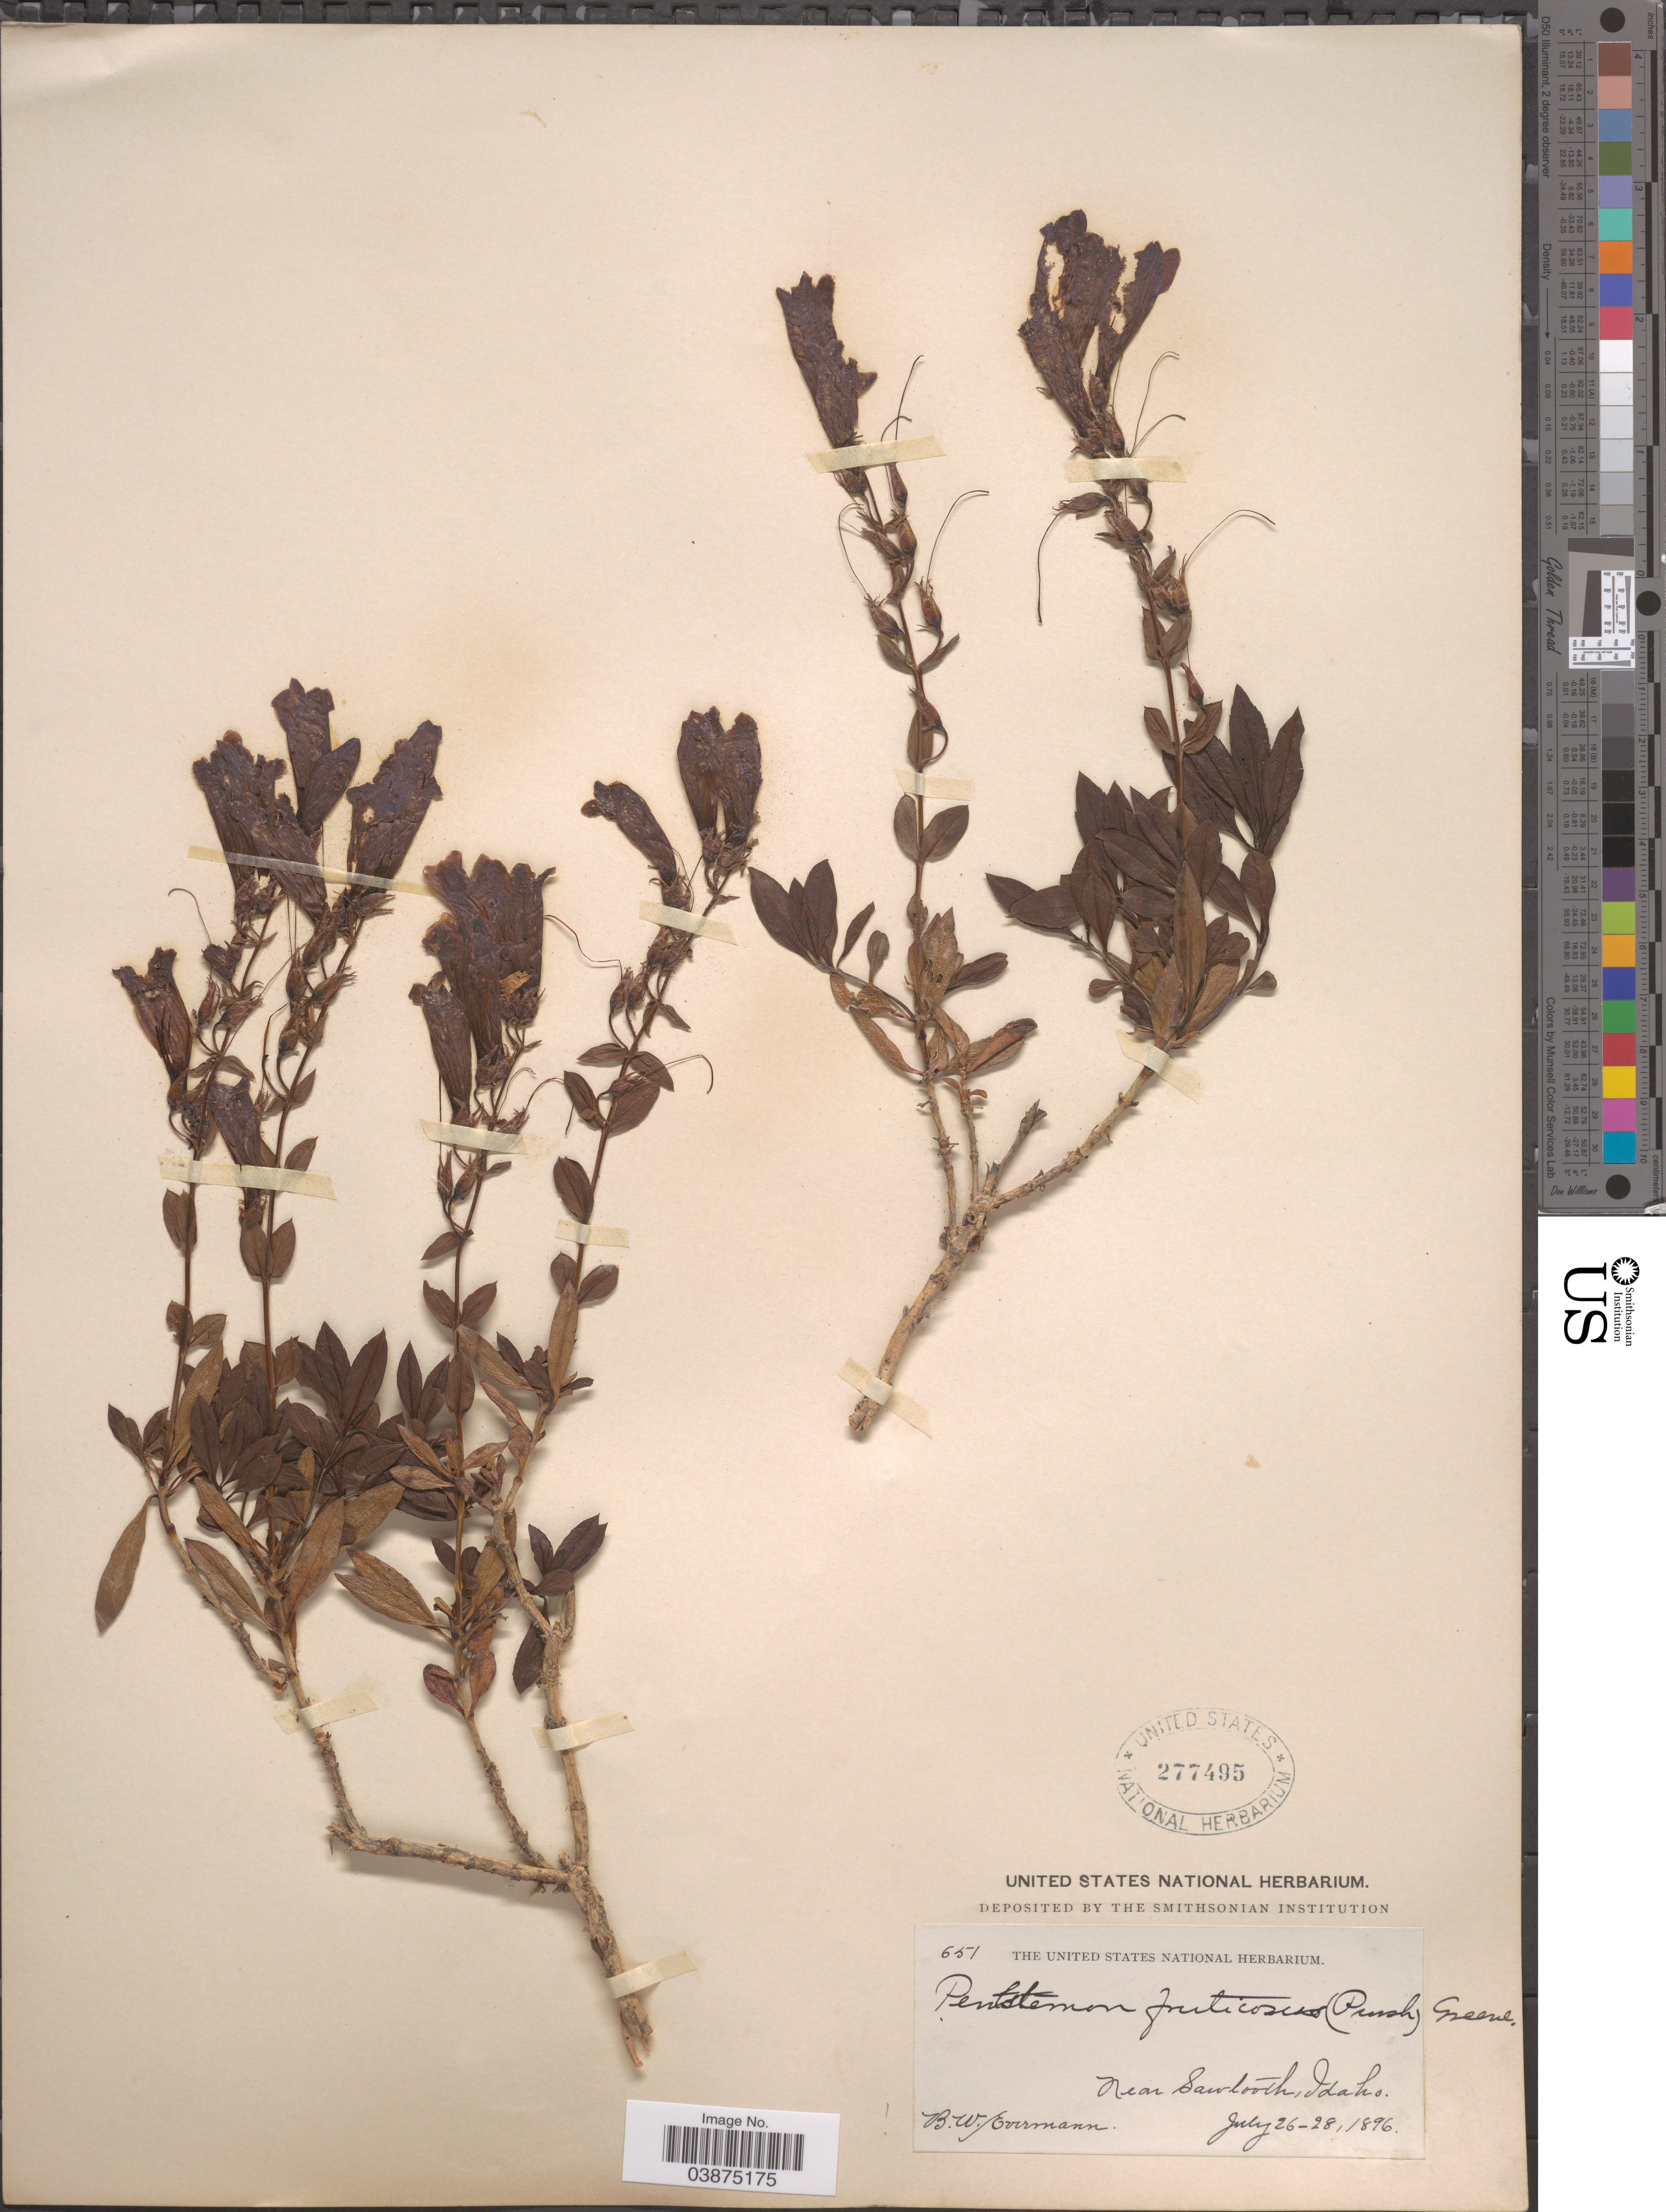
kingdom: Plantae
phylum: Tracheophyta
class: Magnoliopsida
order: Lamiales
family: Plantaginaceae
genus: Penstemon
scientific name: Penstemon fruticosus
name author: (Pursh) Greene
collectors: B. W. Evermann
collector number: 651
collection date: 1896-07-26/1896-07-28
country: United States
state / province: Idaho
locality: Near Sawtooth.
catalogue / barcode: US 277495